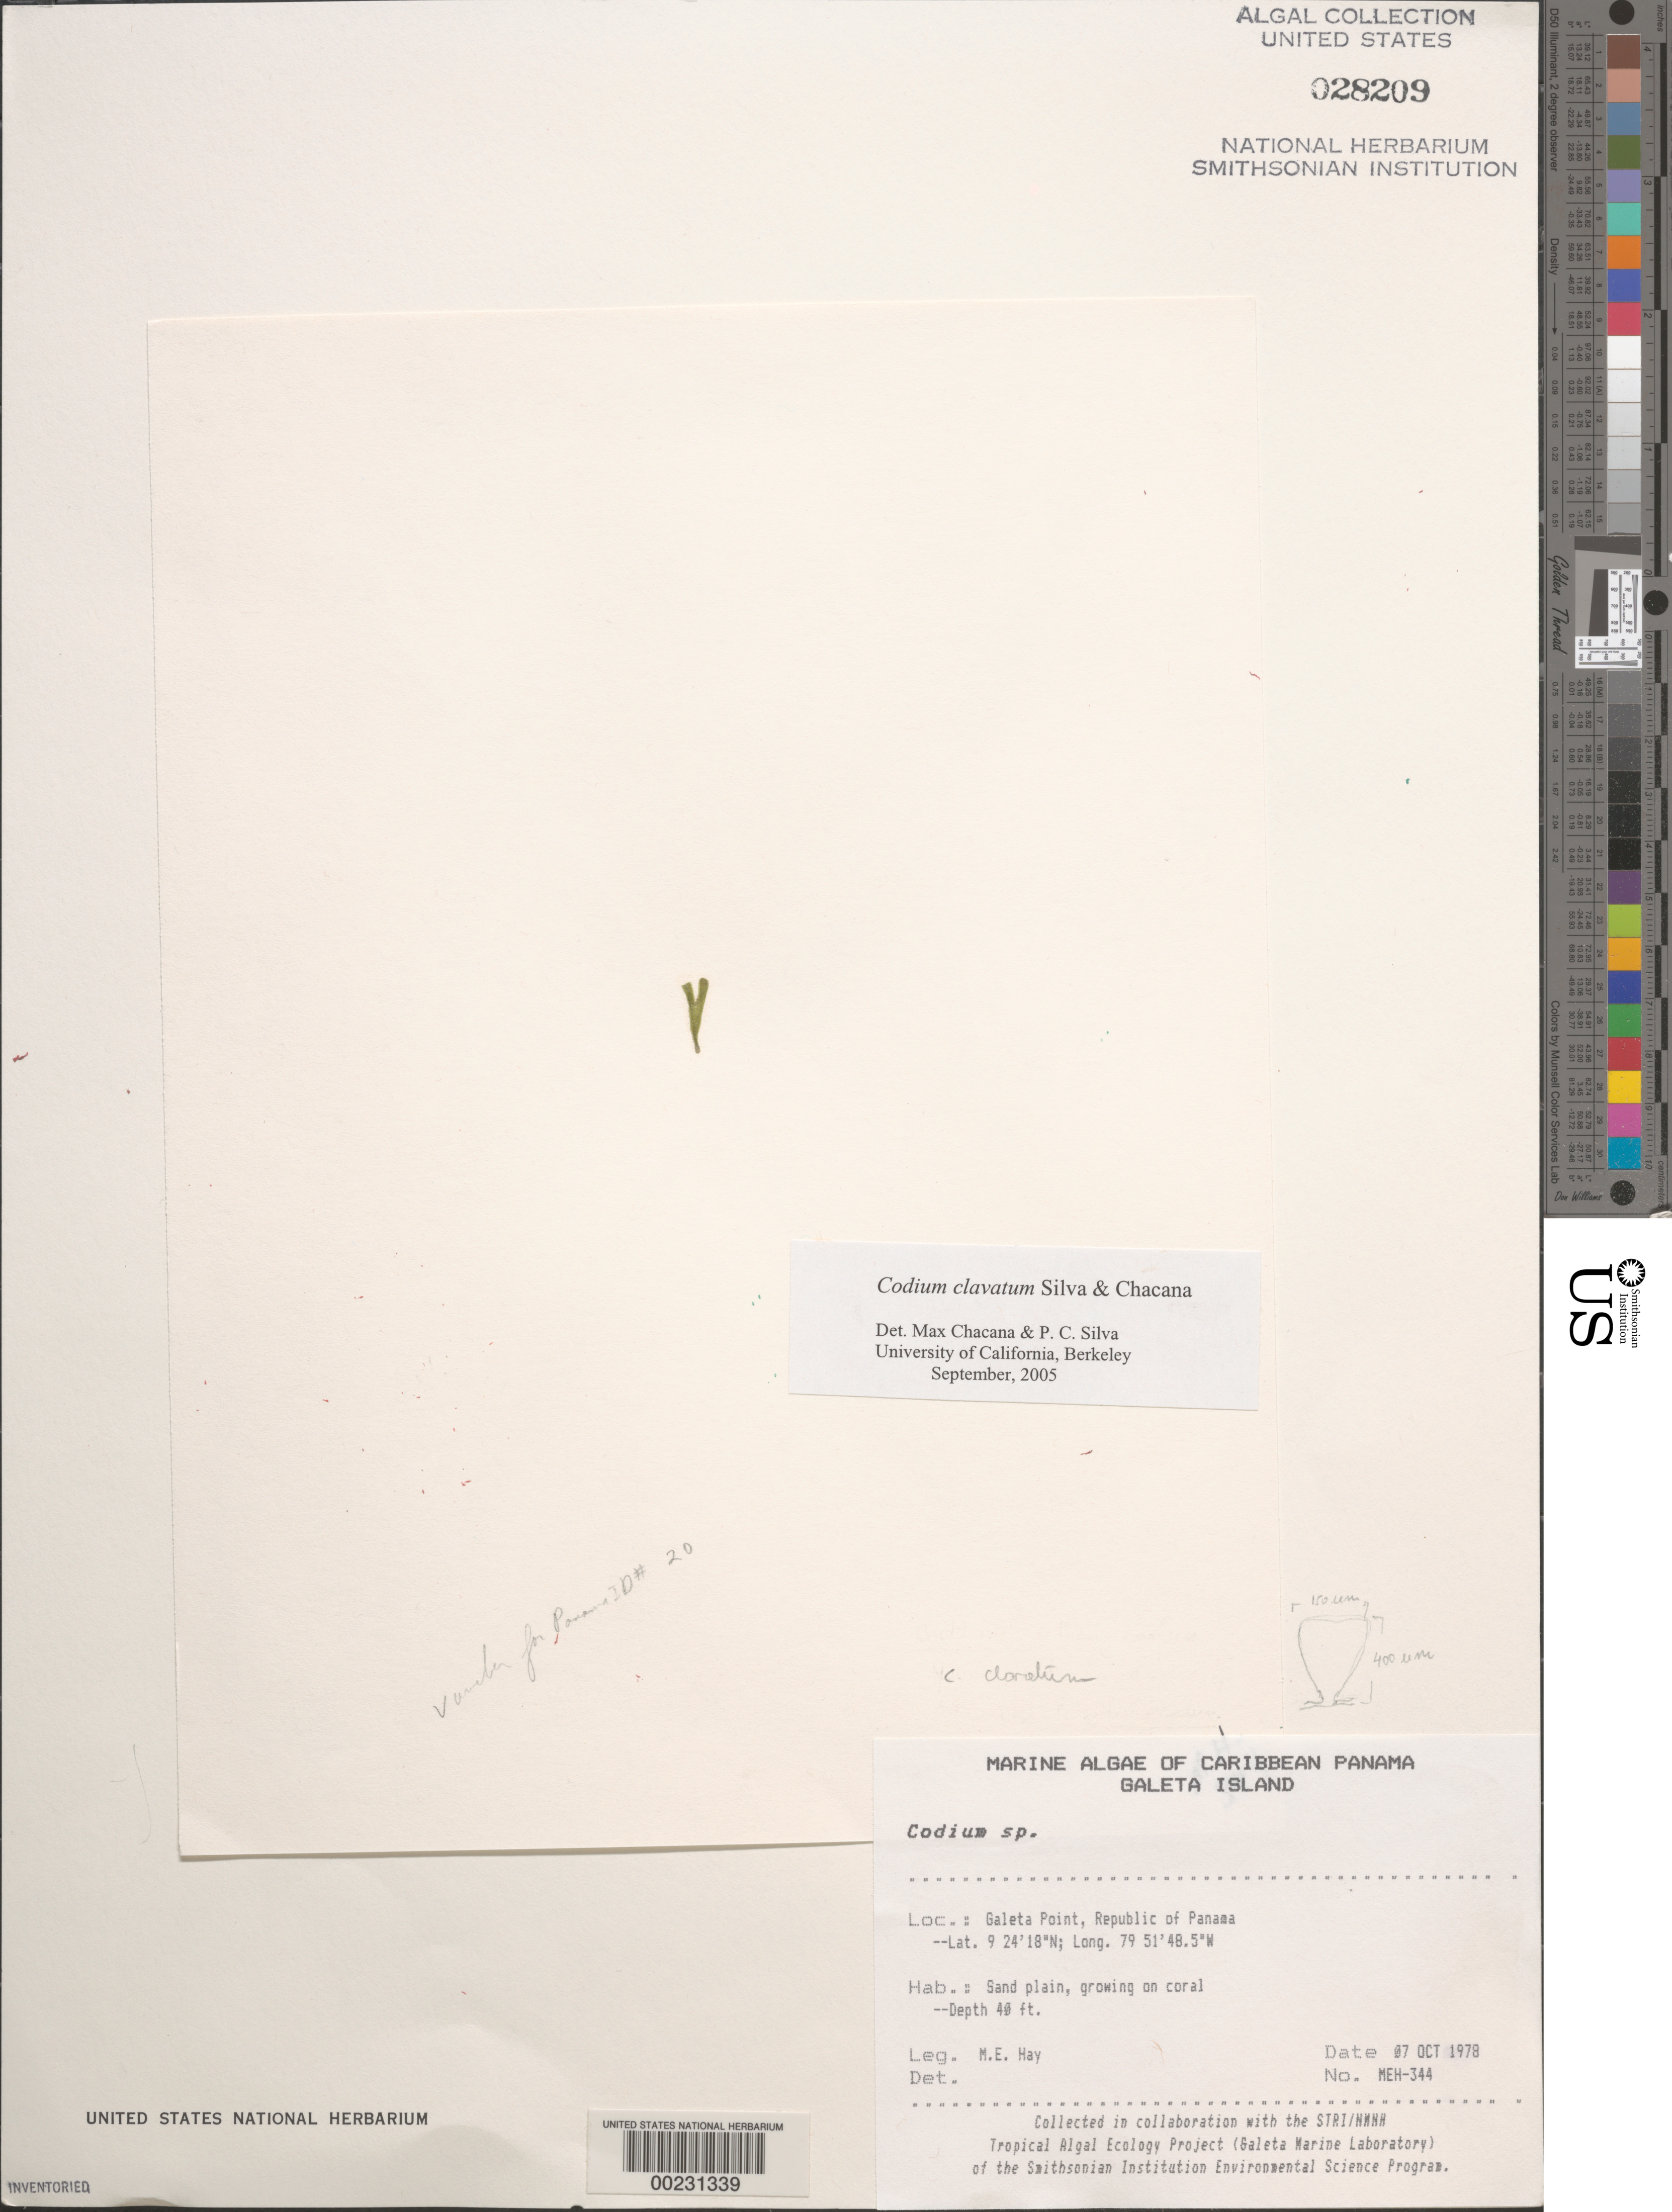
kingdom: Plantae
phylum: Chlorophyta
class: Ulvophyceae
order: Bryopsidales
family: Codiaceae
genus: Codium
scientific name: Codium isthmocladum subsp. clavatum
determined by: Chacana, M. E.; Silva, P. C.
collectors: M. E. Hay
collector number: MEH-344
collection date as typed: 07 Oct 1978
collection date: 1978-10-07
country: Panama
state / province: Colón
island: Galeta Island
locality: Galeta Point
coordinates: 9 24' 18" N, 79 51' 48.5" W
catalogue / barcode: US 28209